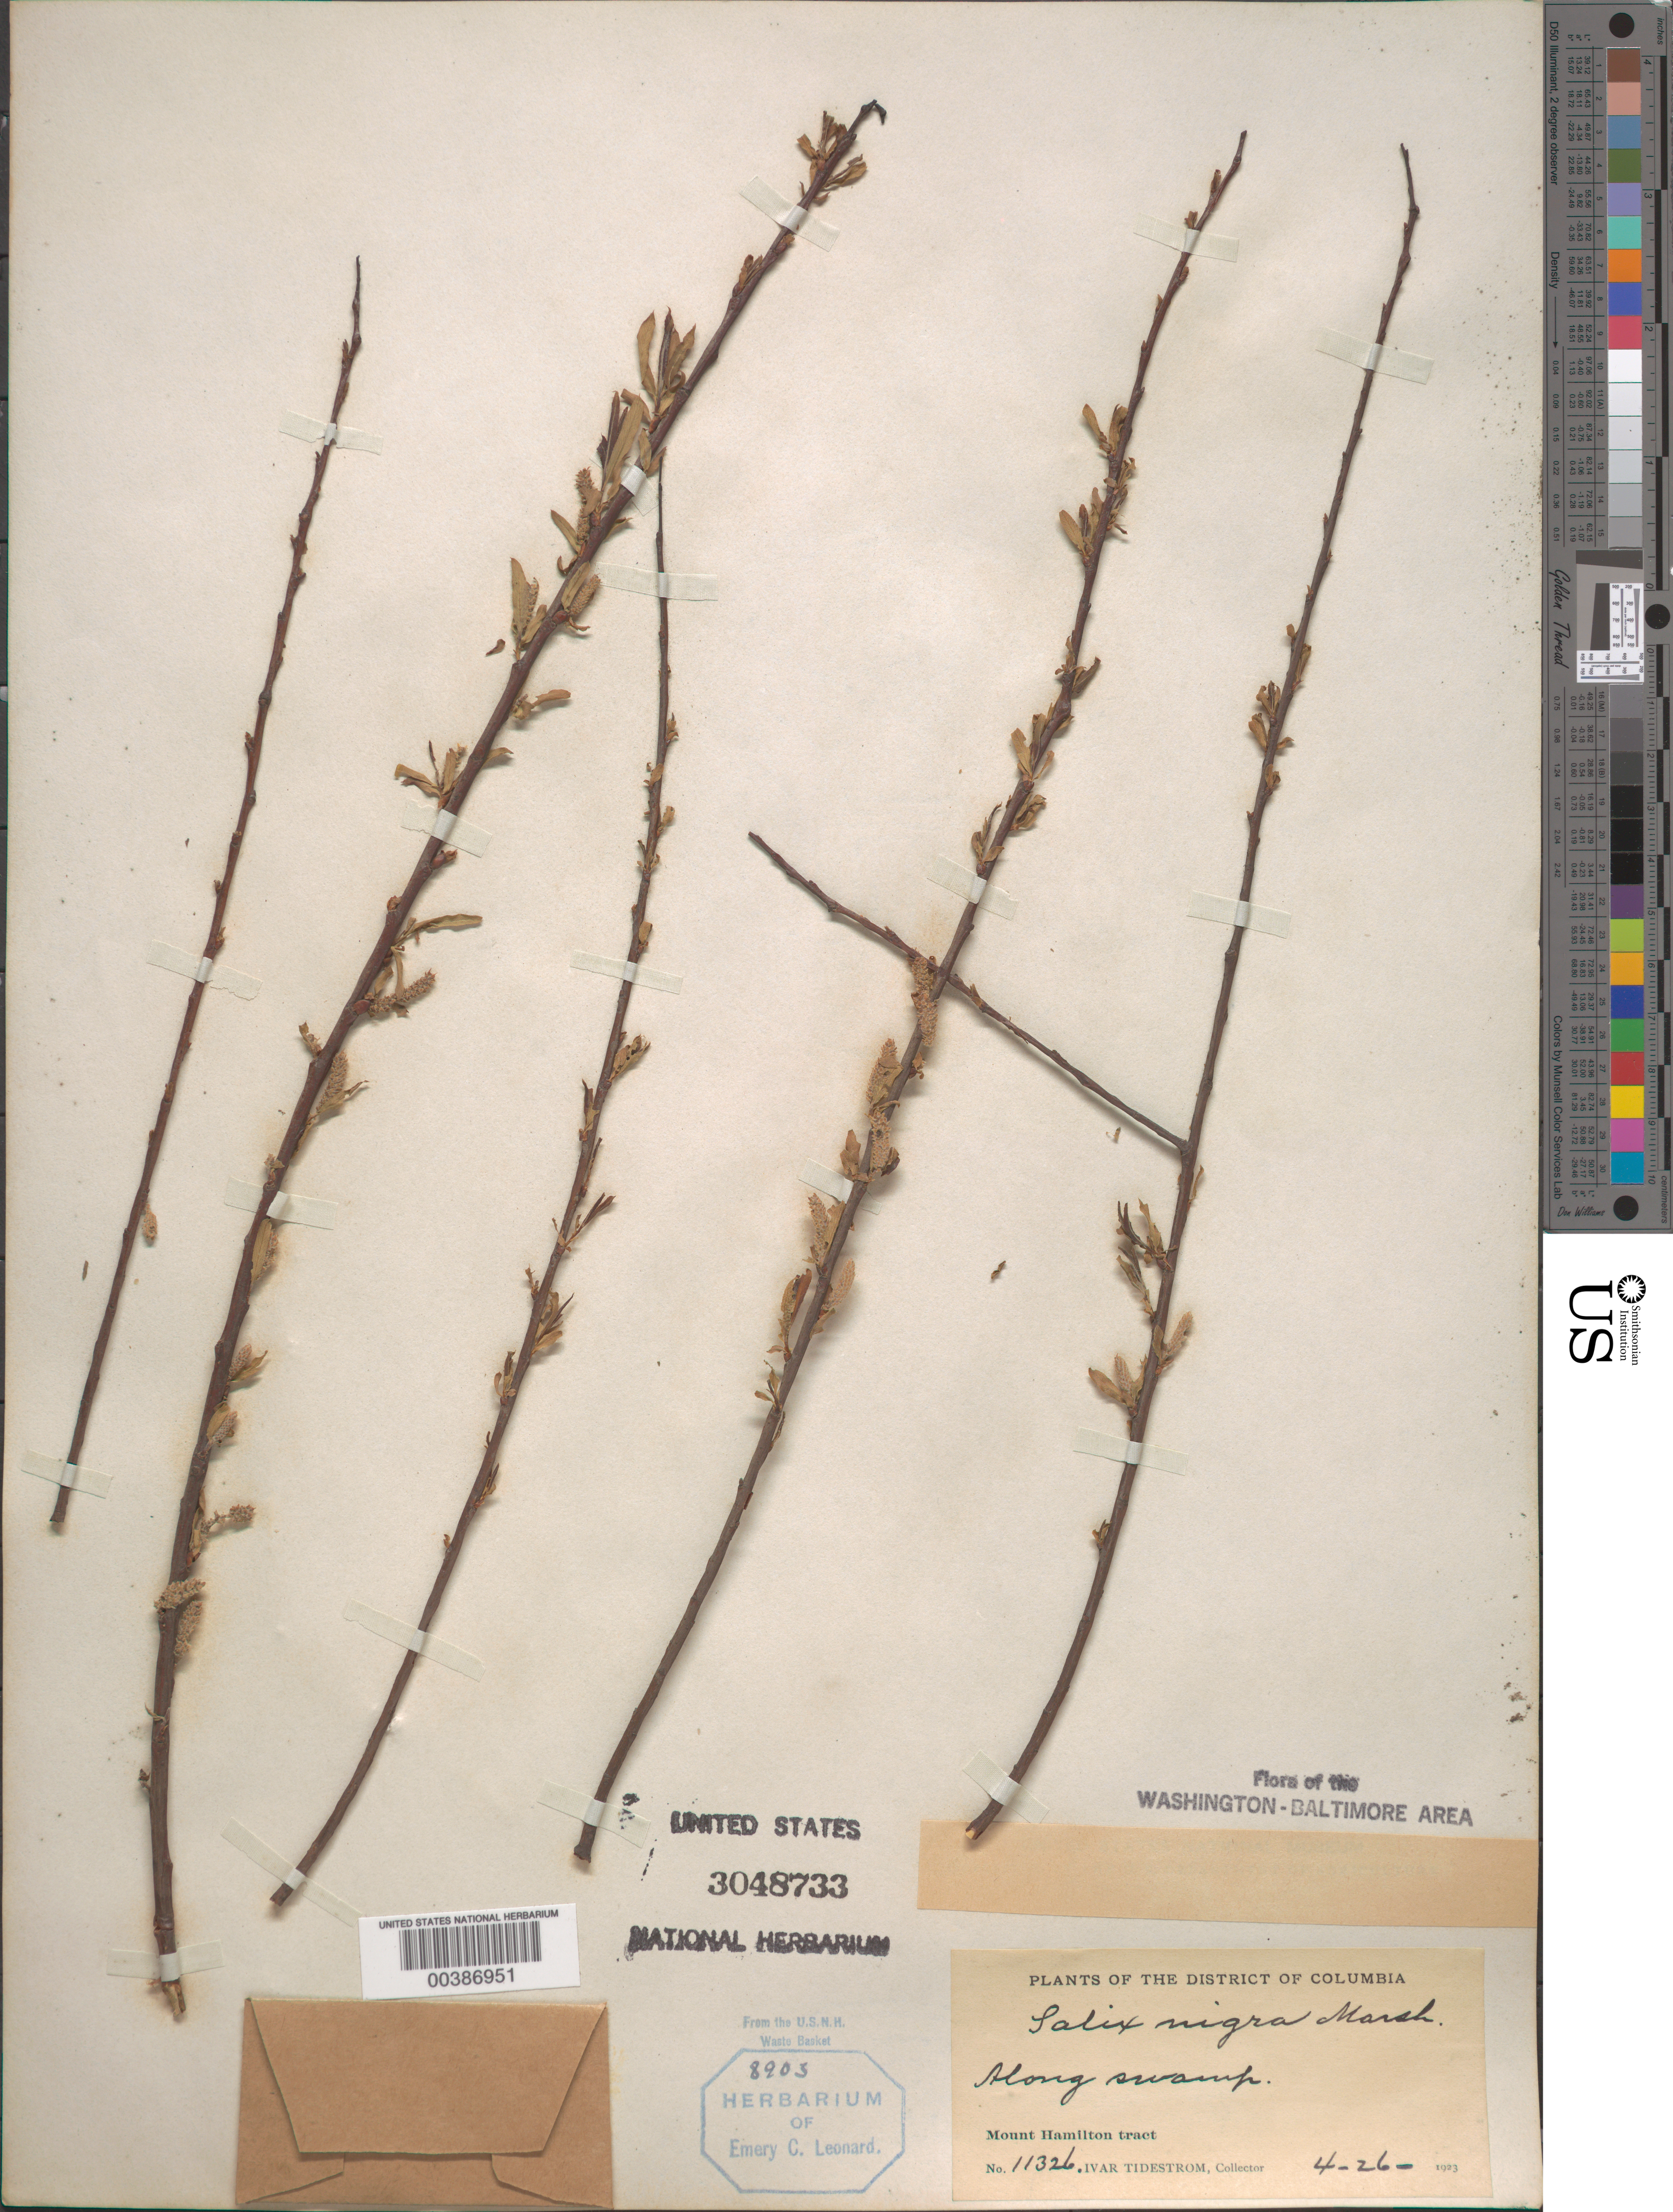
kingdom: Plantae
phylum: Tracheophyta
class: Magnoliopsida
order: Malpighiales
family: Salicaceae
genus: Salix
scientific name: Salix nigra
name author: Marshall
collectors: I. F. Tidestrom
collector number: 11326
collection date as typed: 26 Apr 1923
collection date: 1923-04-26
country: United States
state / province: District of Columbia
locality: Mount Hamilton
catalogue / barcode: US 3048733